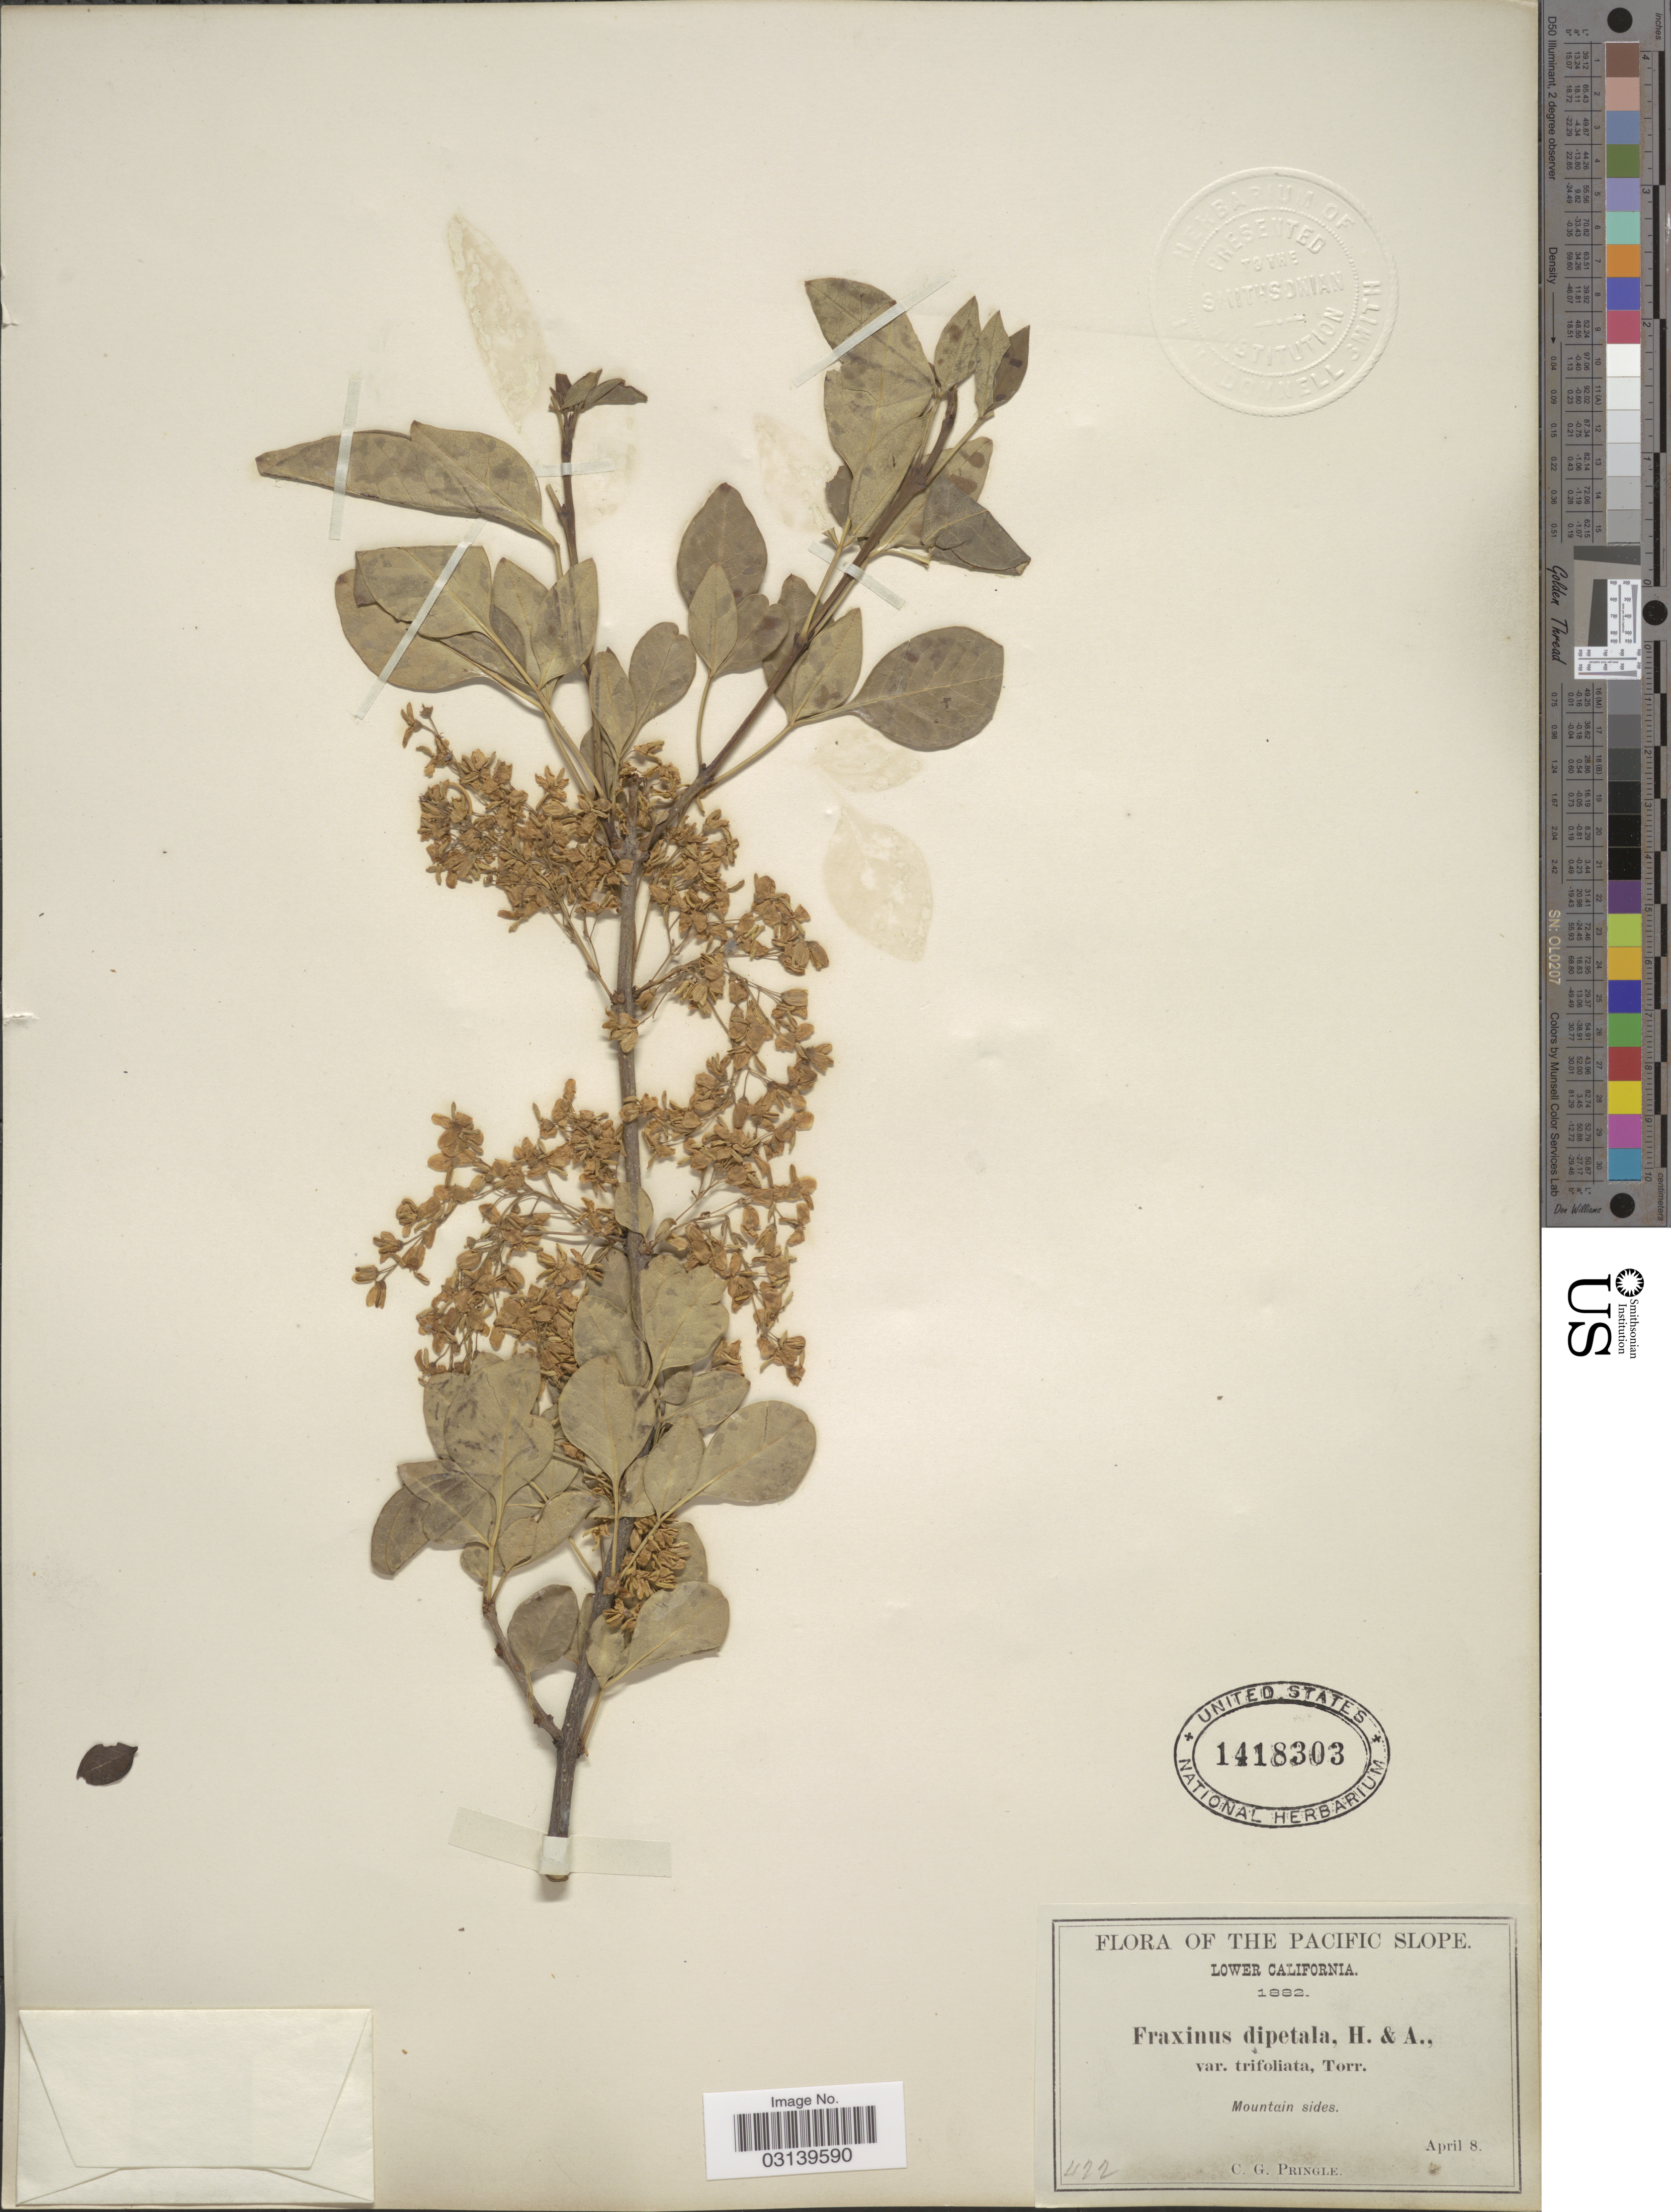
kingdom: Plantae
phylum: Tracheophyta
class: Magnoliopsida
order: Lamiales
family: Oleaceae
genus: Fraxinus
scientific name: Fraxinus dipetala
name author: Hook. & Arn.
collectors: C. G. Pringle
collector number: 422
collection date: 1882-04-08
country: Mexico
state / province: Baja California Norte / Baja California Sur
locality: The Pacific Slope. Lower California. Mountain sides.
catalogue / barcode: US 1418303